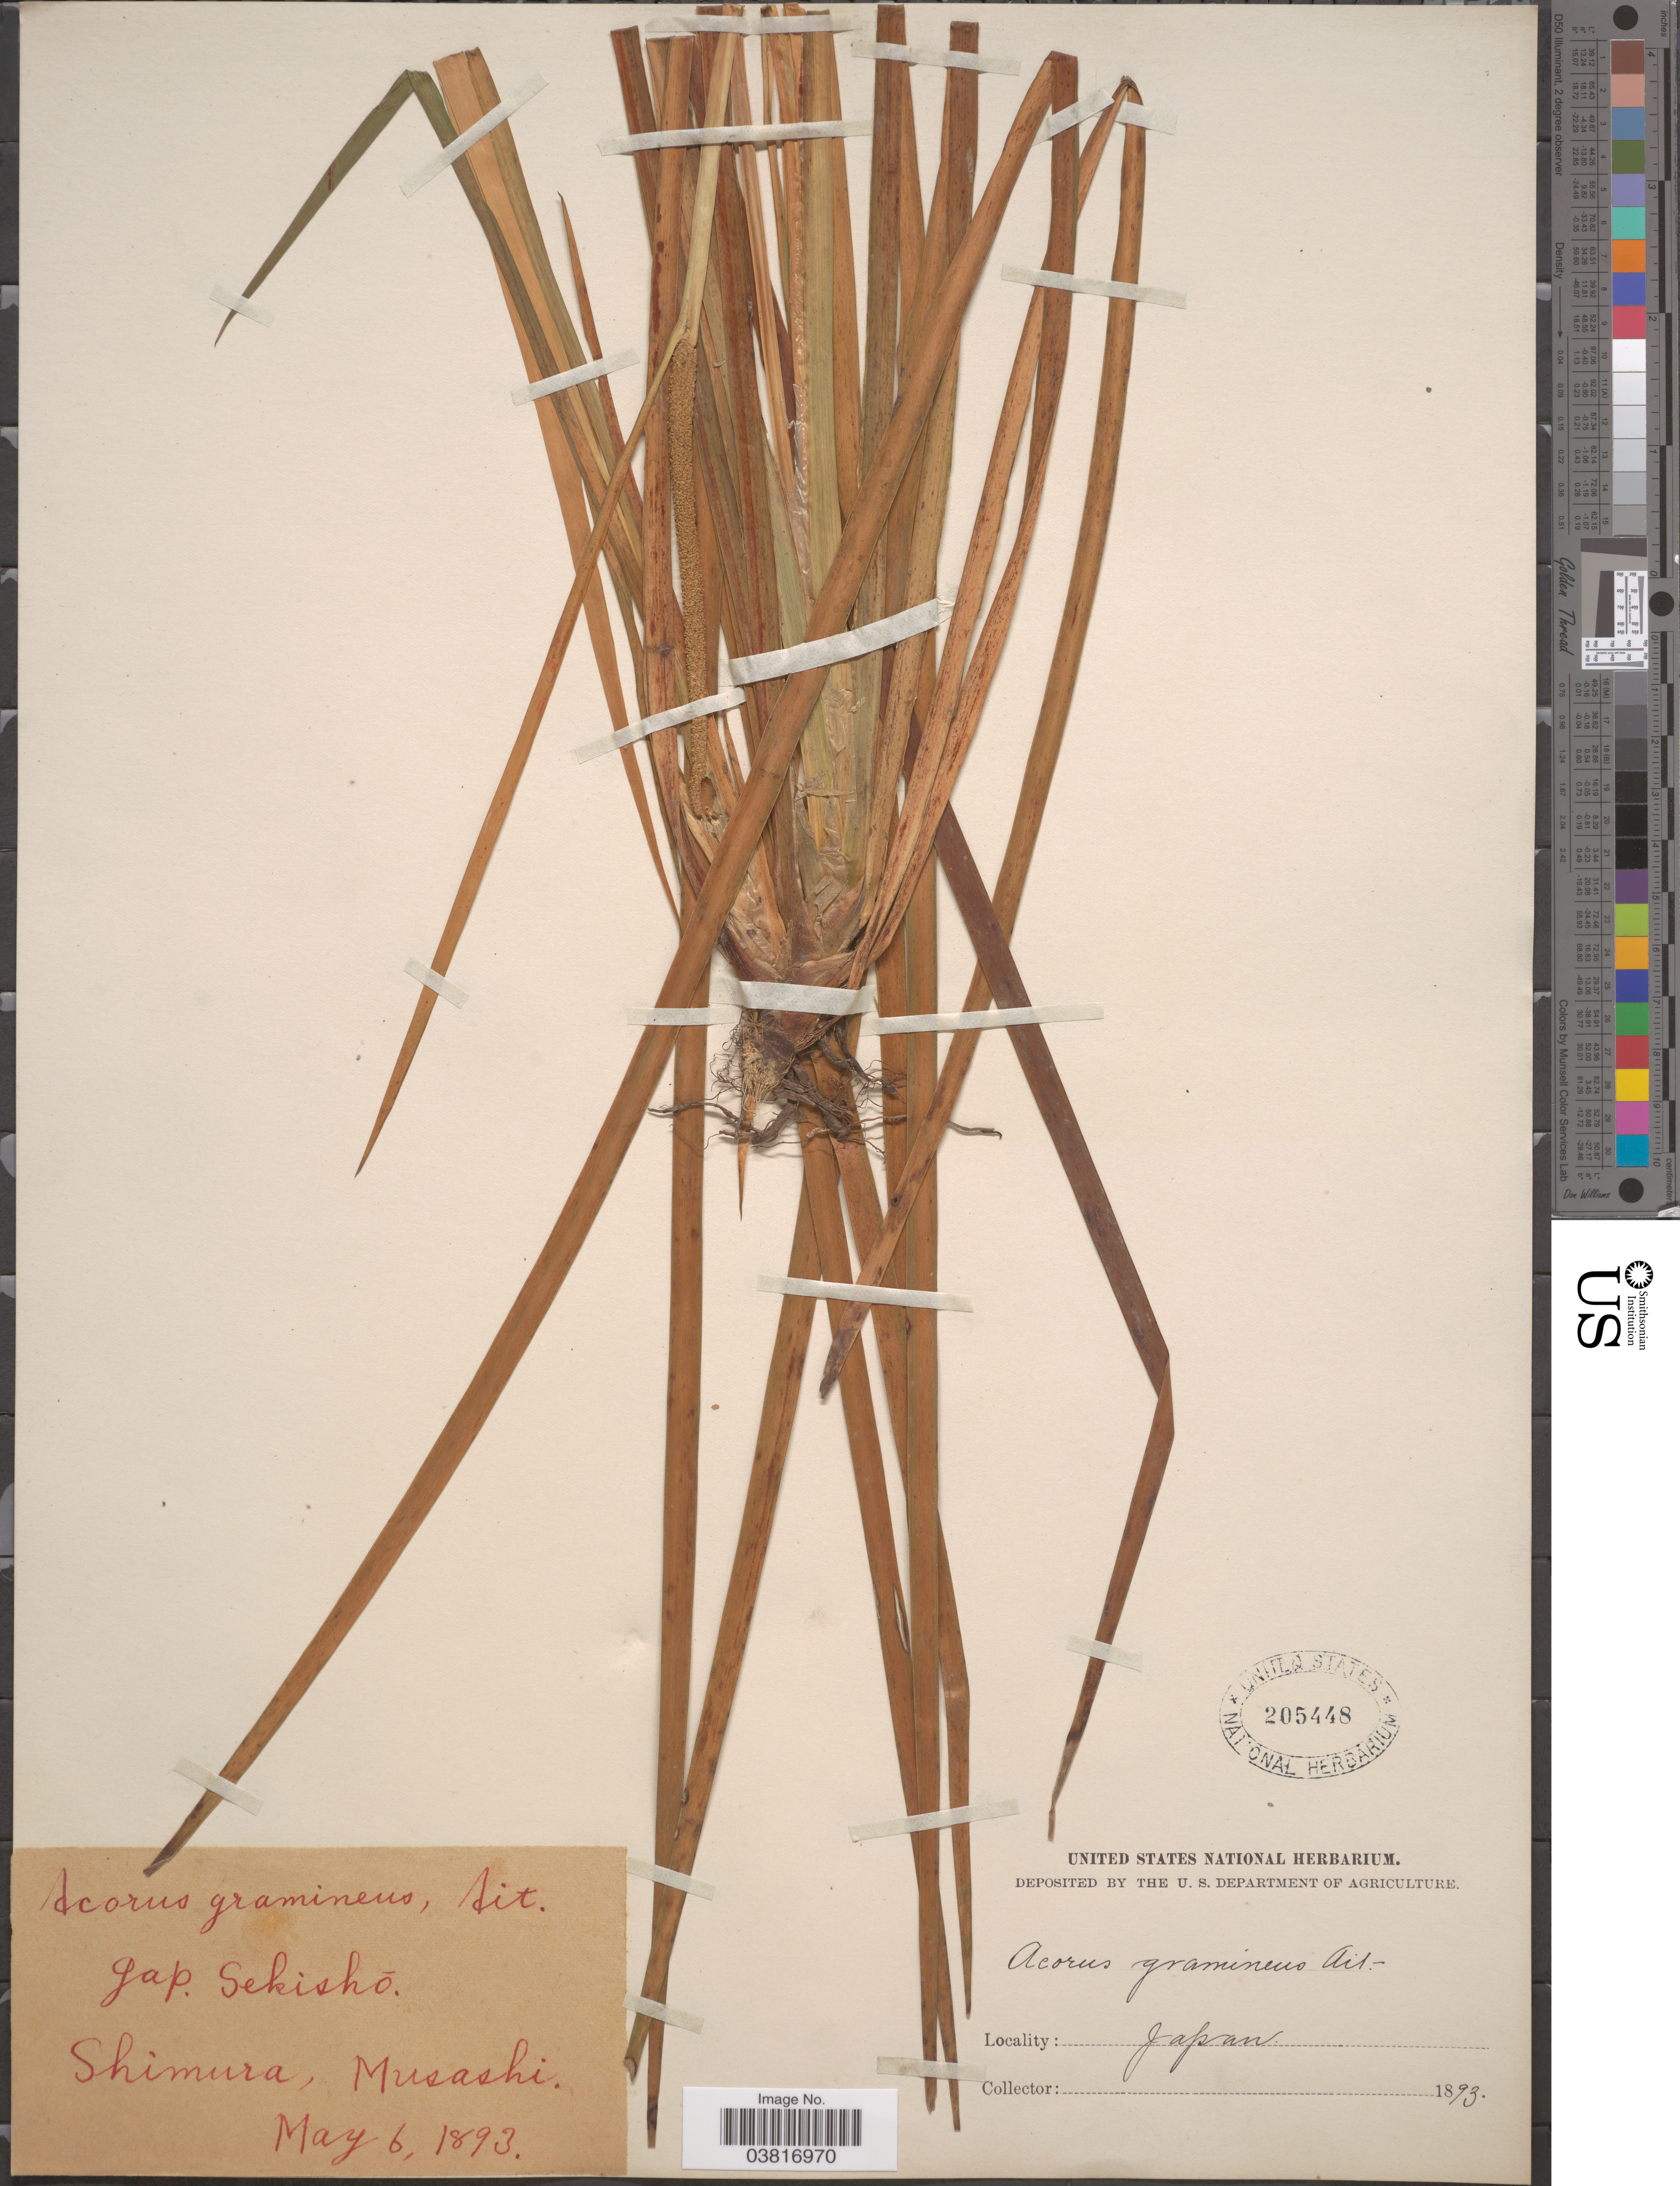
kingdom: Plantae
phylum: Tracheophyta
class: Liliopsida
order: Acorales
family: Acoraceae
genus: Acorus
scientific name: Acorus gramineus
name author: Sol. ex Aiton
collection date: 1893-05-06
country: Japan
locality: Shimura, Musashi.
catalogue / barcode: US 205448